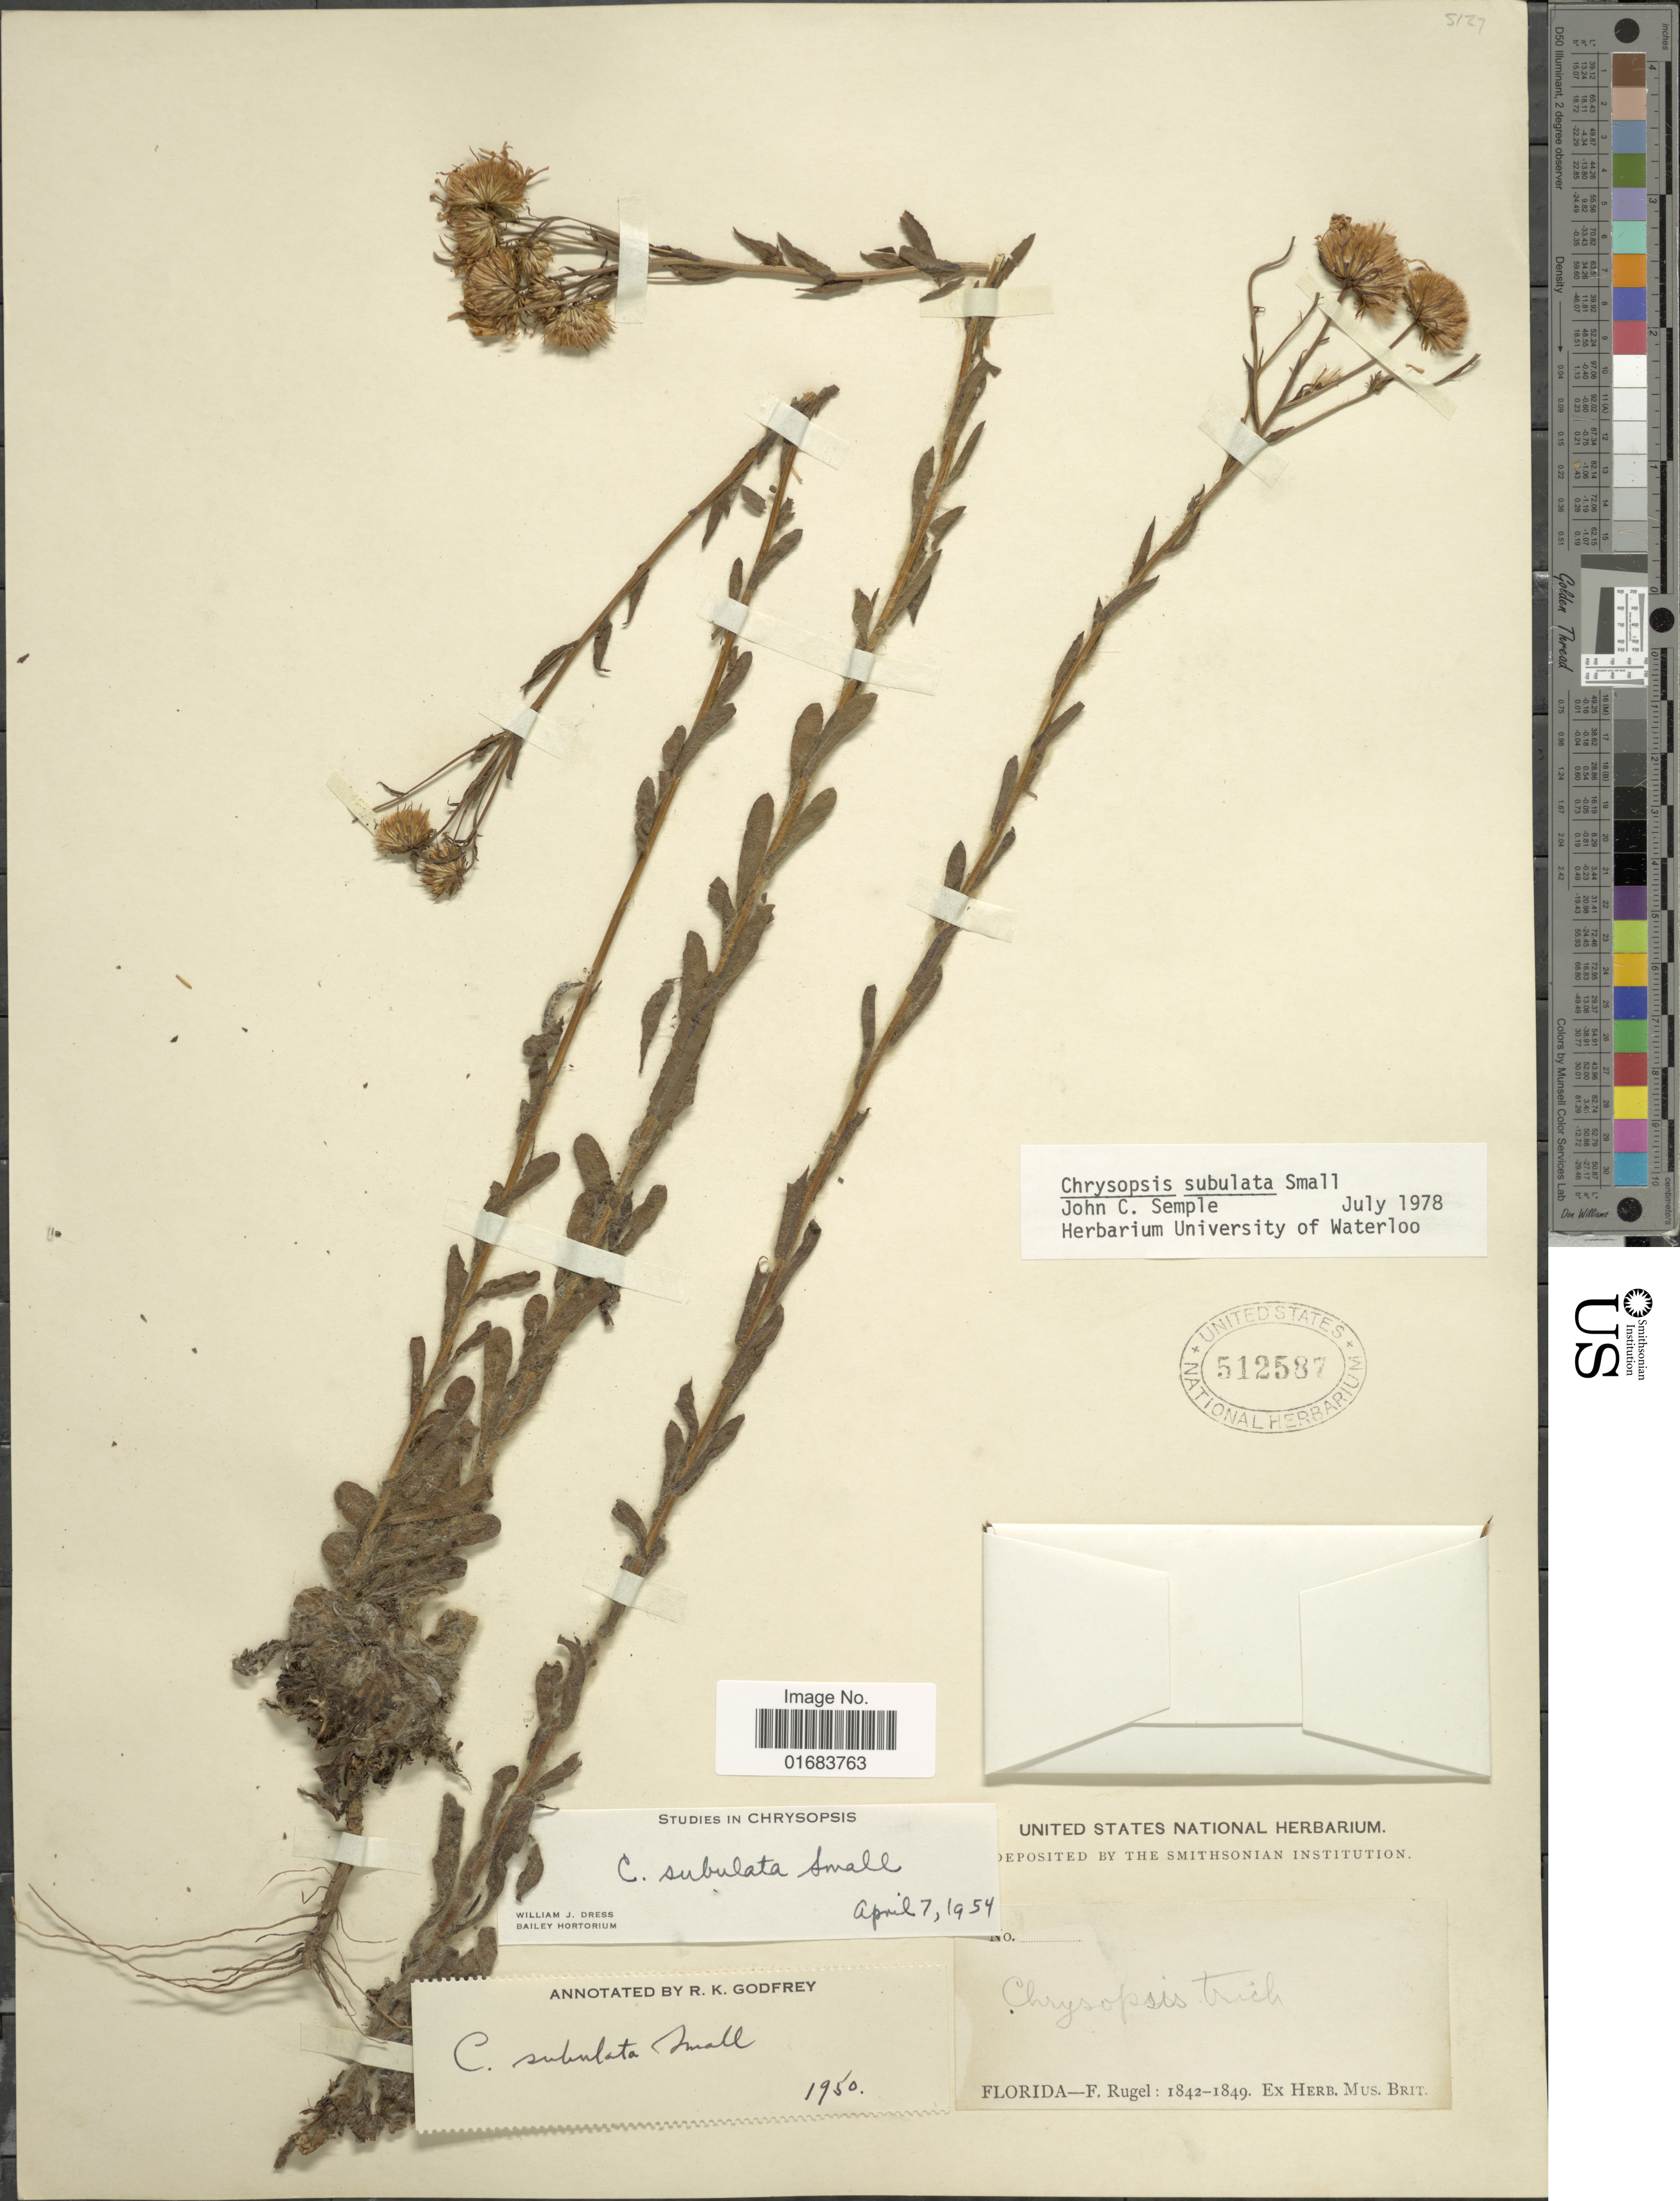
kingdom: Plantae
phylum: Tracheophyta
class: Magnoliopsida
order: Asterales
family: Asteraceae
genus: Chrysopsis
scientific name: Chrysopsis subulata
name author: Small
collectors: F. Rugel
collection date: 1842/1849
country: United States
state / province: Florida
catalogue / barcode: US 512587